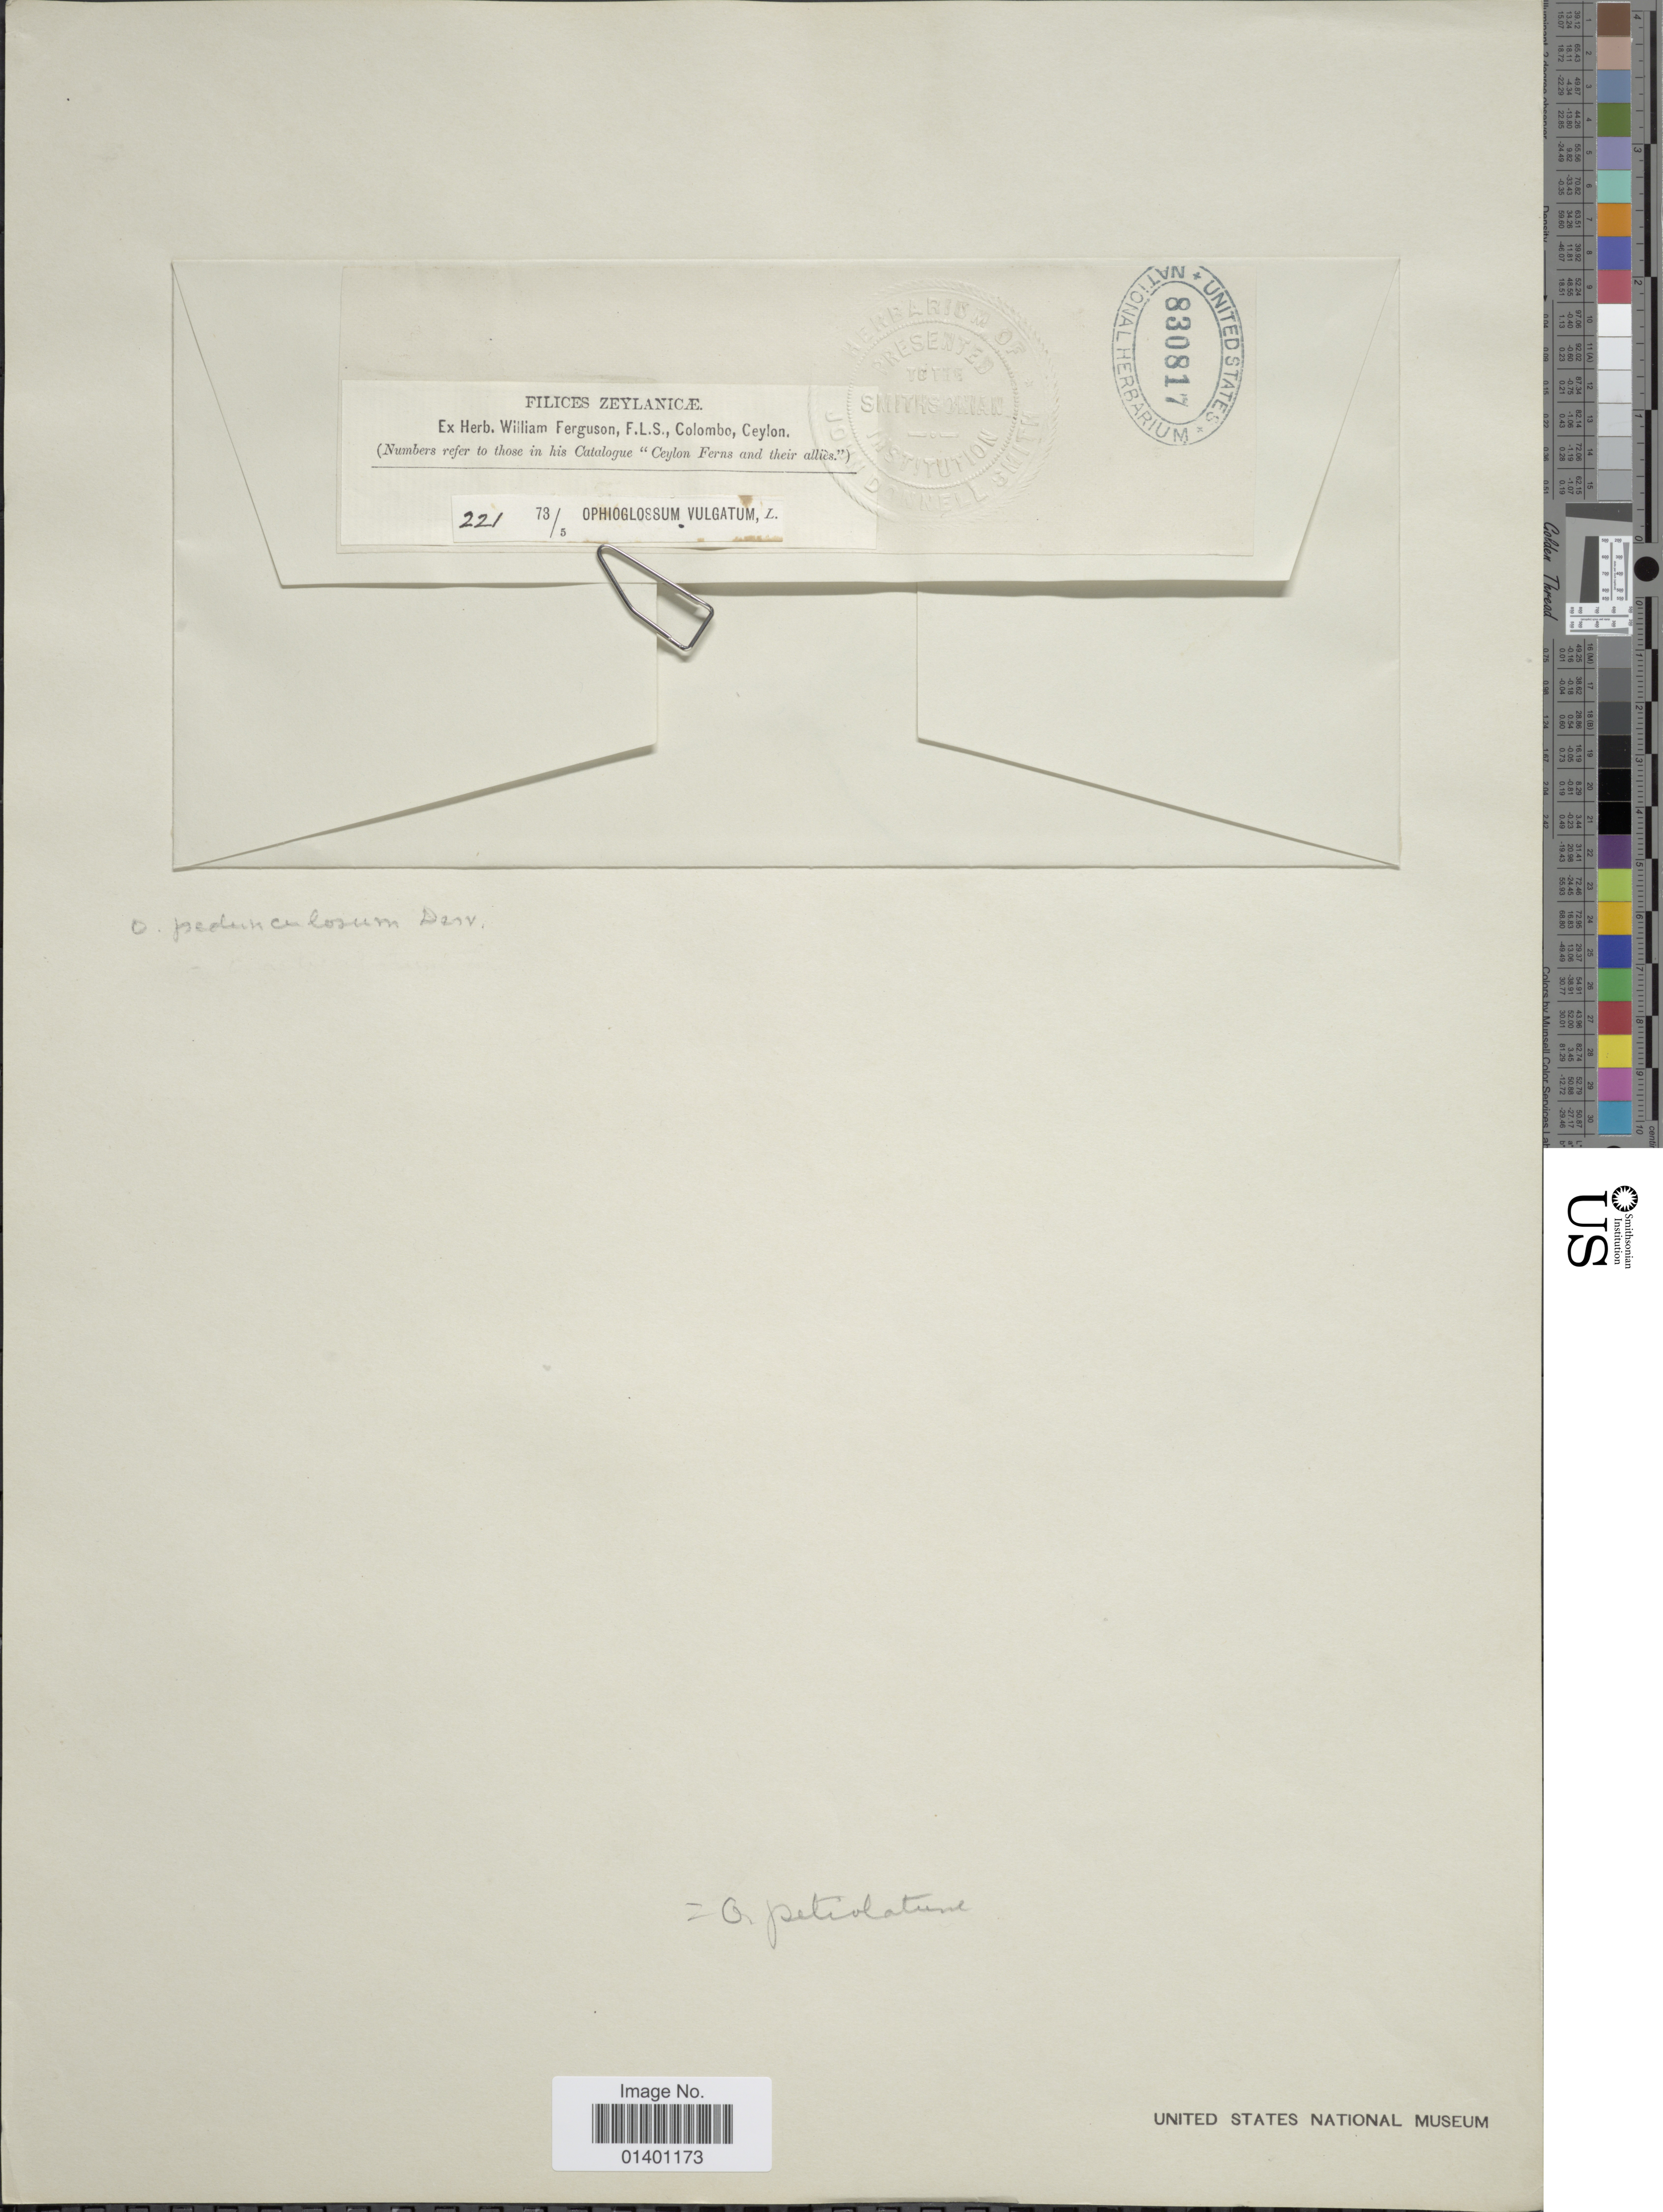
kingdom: Plantae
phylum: Tracheophyta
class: Polypodiopsida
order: Ophioglossales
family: Ophioglossaceae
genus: Ophioglossum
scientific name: Ophioglossum petiolatum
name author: Hook.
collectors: ex herb. W. Ferguson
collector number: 221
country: Sri Lanka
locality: Zeylanicae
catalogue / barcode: US 830817